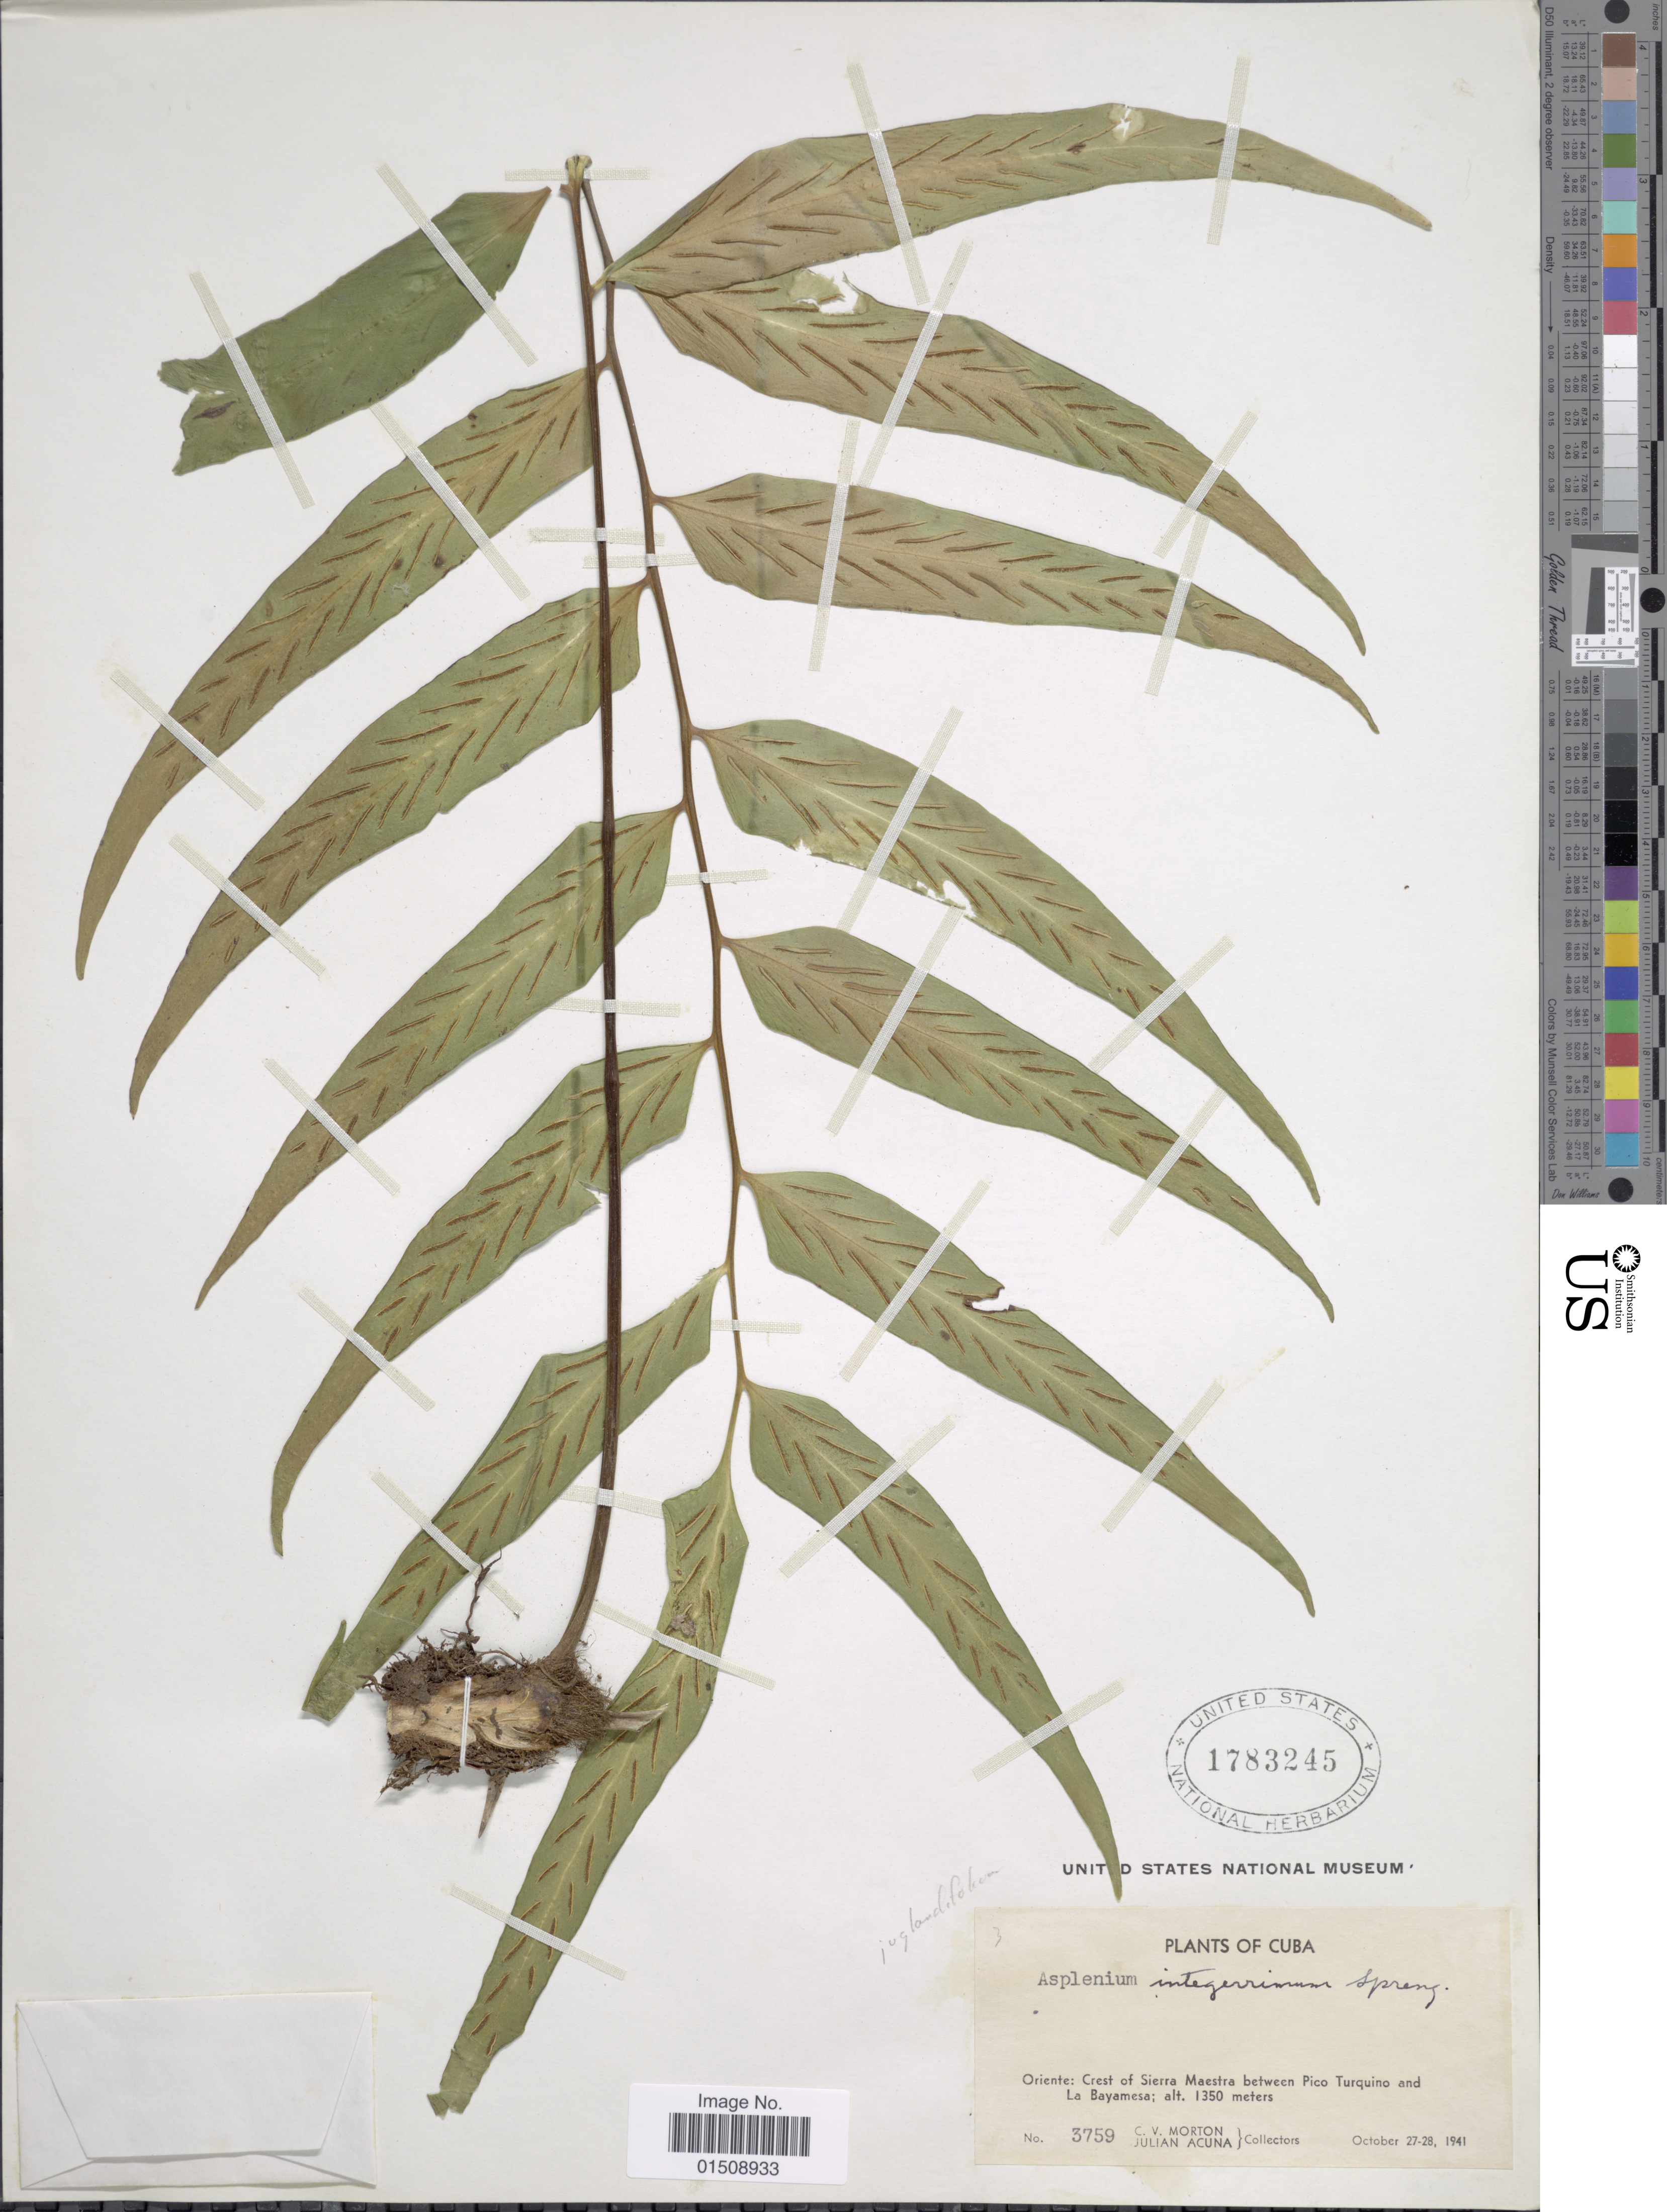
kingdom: Plantae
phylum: Tracheophyta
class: Polypodiopsida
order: Polypodiales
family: Aspleniaceae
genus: Asplenium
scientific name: Asplenium juglandifolium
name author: Lam.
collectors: C. V. Morton & J. B. Acuña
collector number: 3759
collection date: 1941-10-27/1941-10-28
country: Cuba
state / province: Oriente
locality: Crest of Sierra Maestra between Pico Turquino and La Bayamesa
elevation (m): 1350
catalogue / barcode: US 1783245